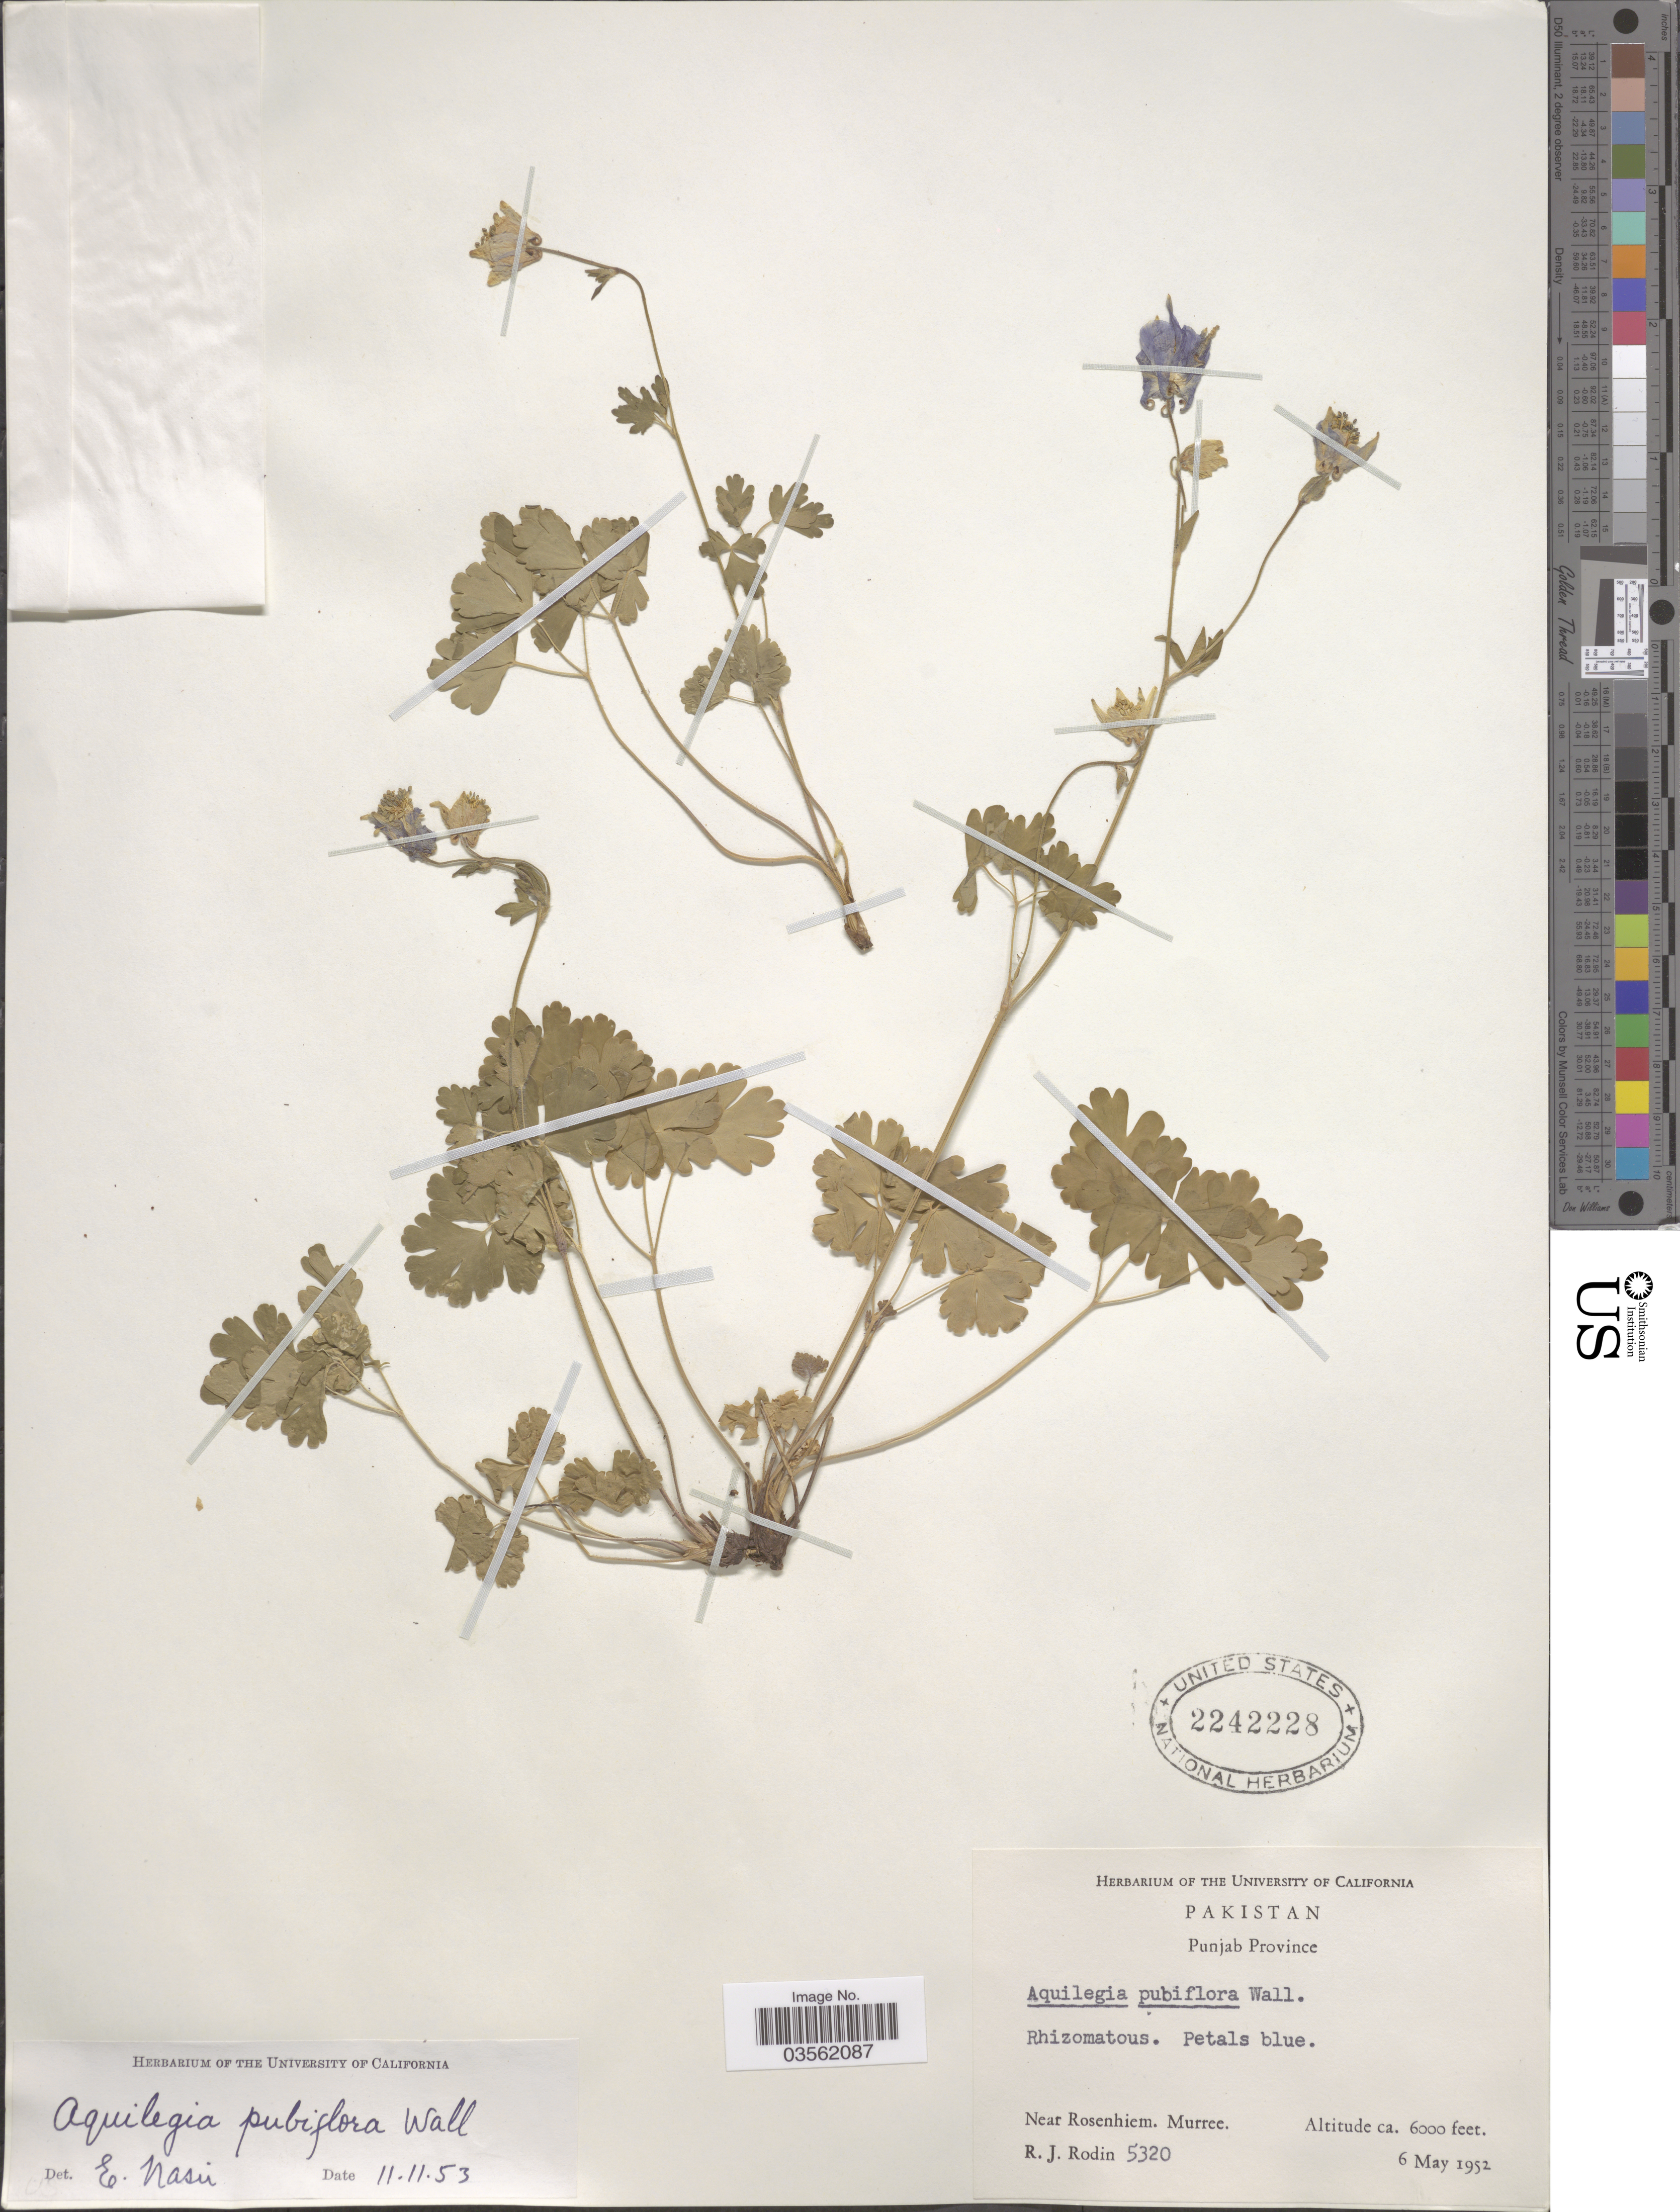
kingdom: Plantae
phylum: Tracheophyta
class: Magnoliopsida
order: Ranunculales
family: Ranunculaceae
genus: Aquilegia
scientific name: Aquilegia pubiflora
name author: Wall. ex Royle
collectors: R. J. Rodin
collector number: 5320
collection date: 1952-05-06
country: Pakistan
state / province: Punjab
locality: Near Rosenhiem. Murree.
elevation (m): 1829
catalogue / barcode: US 2242228